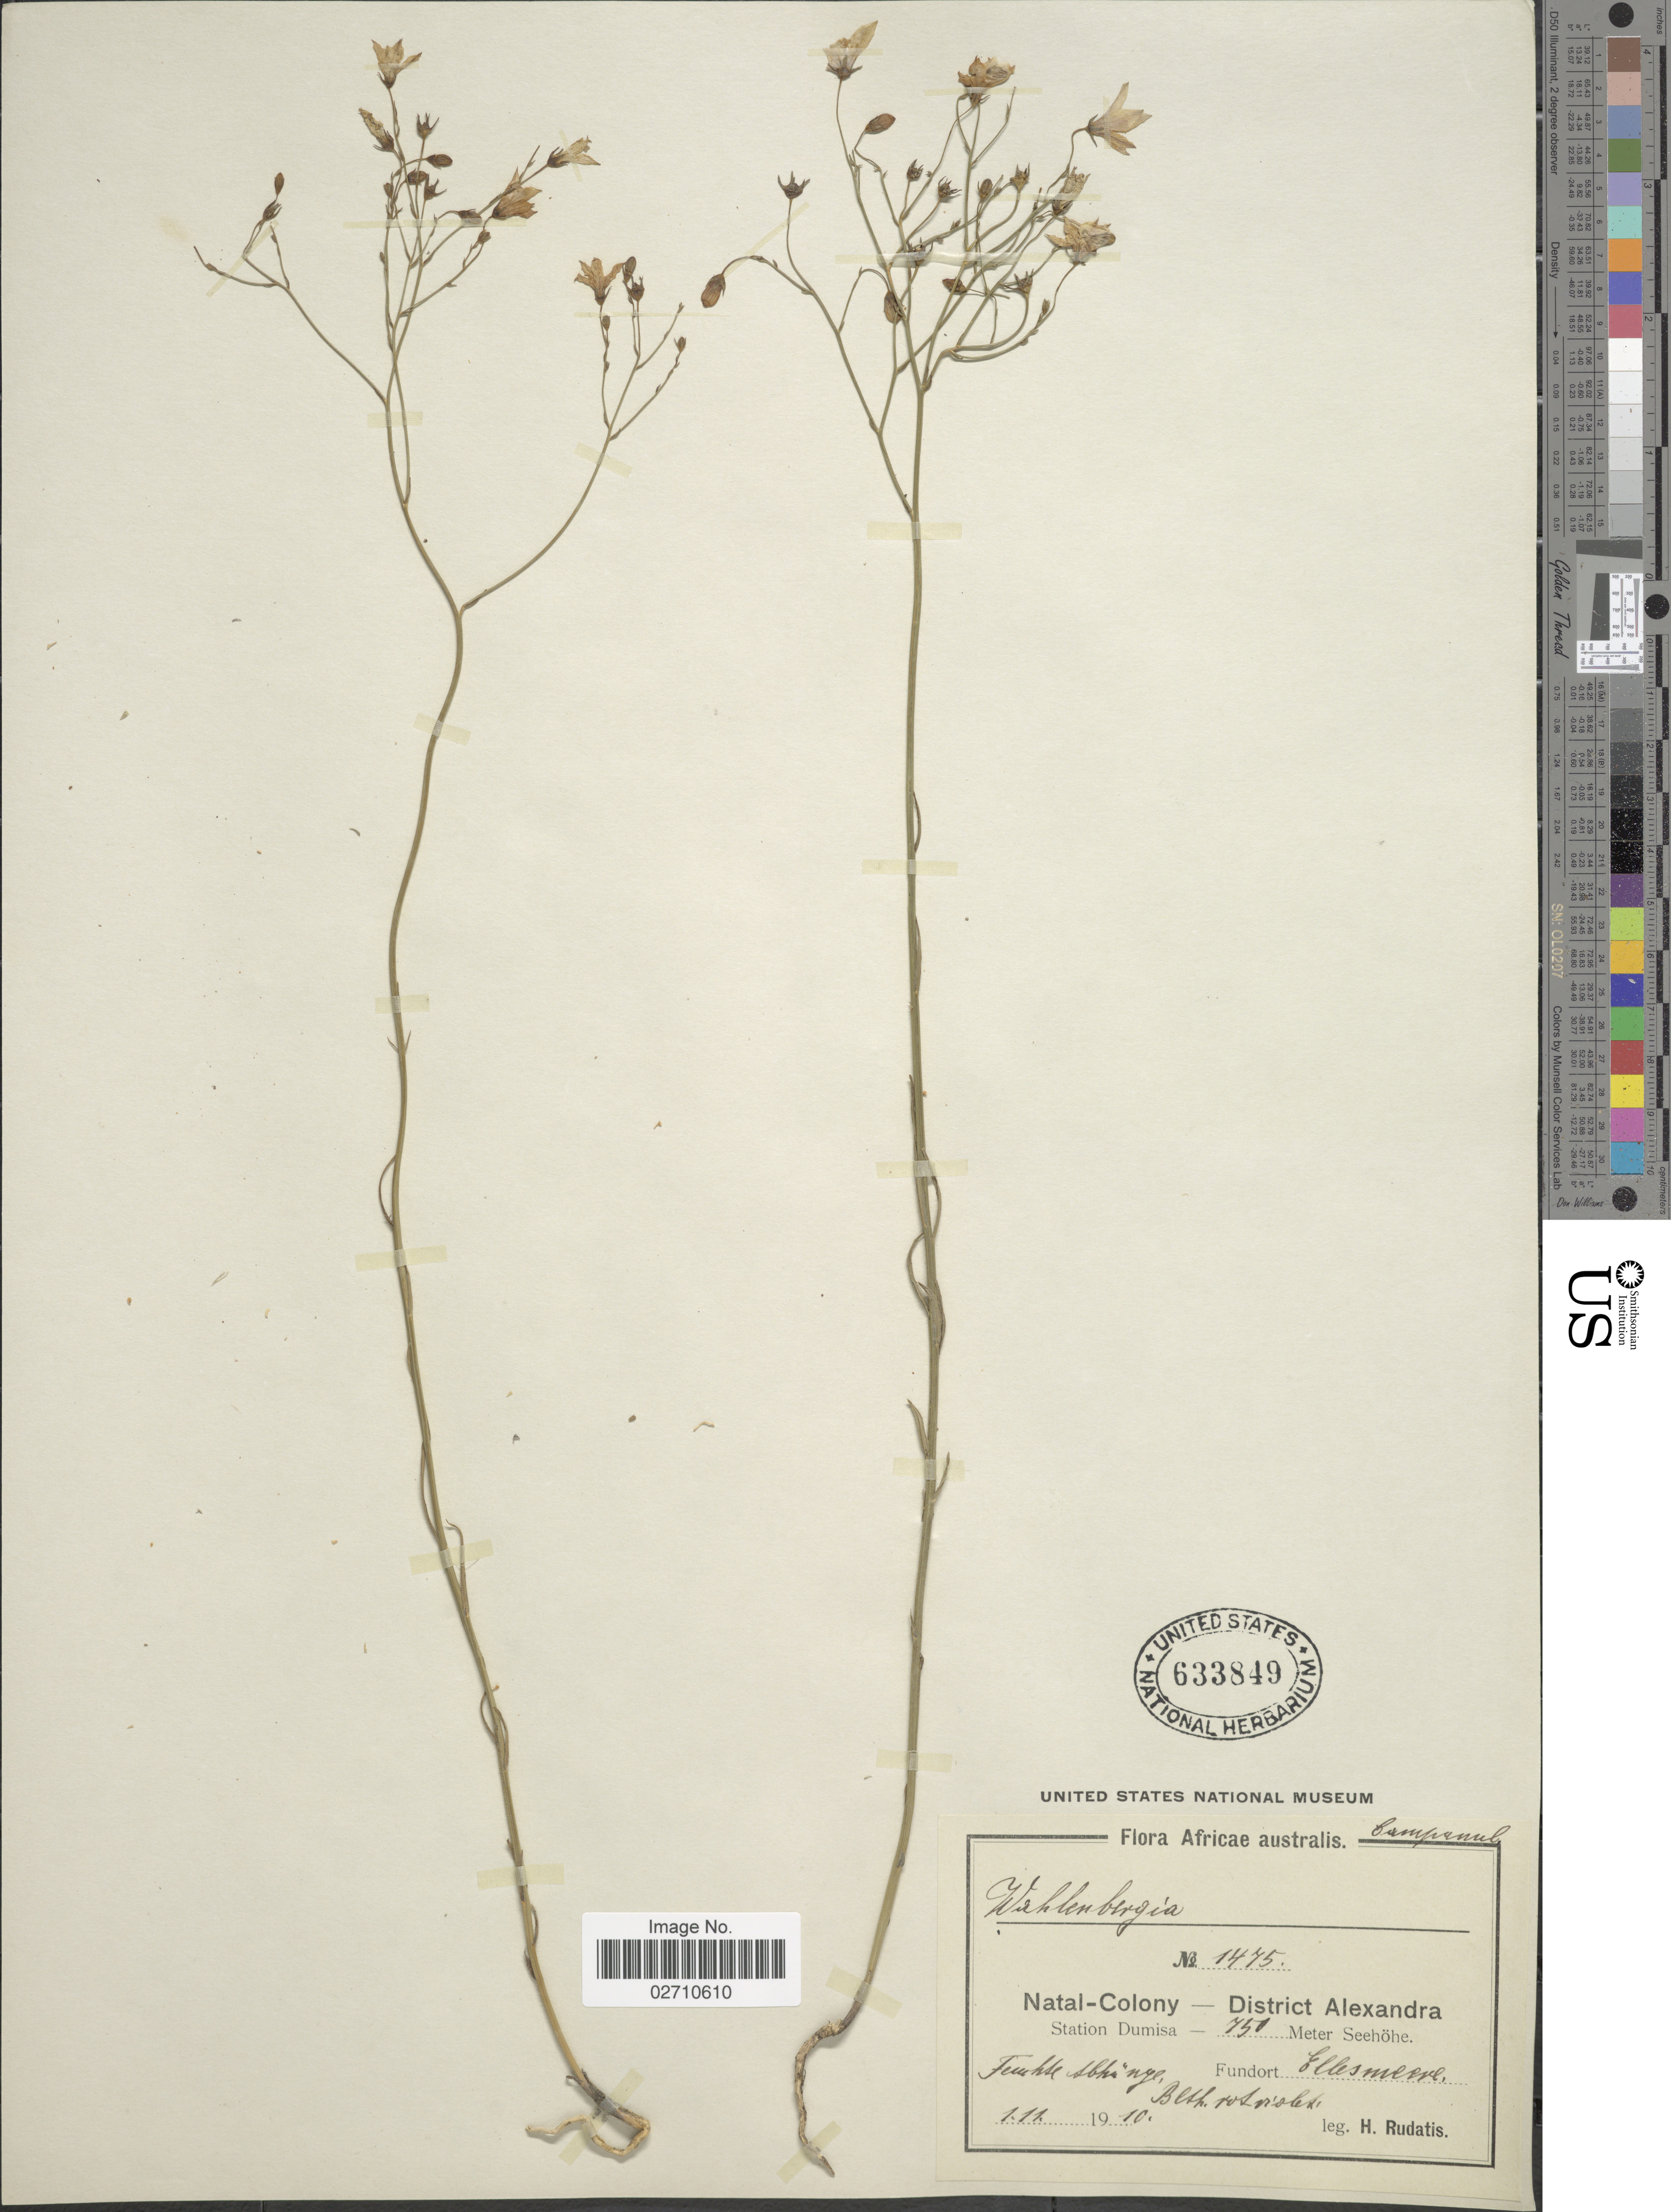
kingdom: Plantae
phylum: Tracheophyta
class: Magnoliopsida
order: Asterales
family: Campanulaceae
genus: Wahlenbergia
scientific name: Wahlenbergia sp.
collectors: H. Rudatis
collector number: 1475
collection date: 1910-11-01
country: South Africa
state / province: KwaZulu-Natal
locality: Natal Colony - District Alexandre, Station Dumisa, Ellesmeere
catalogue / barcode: US 633849